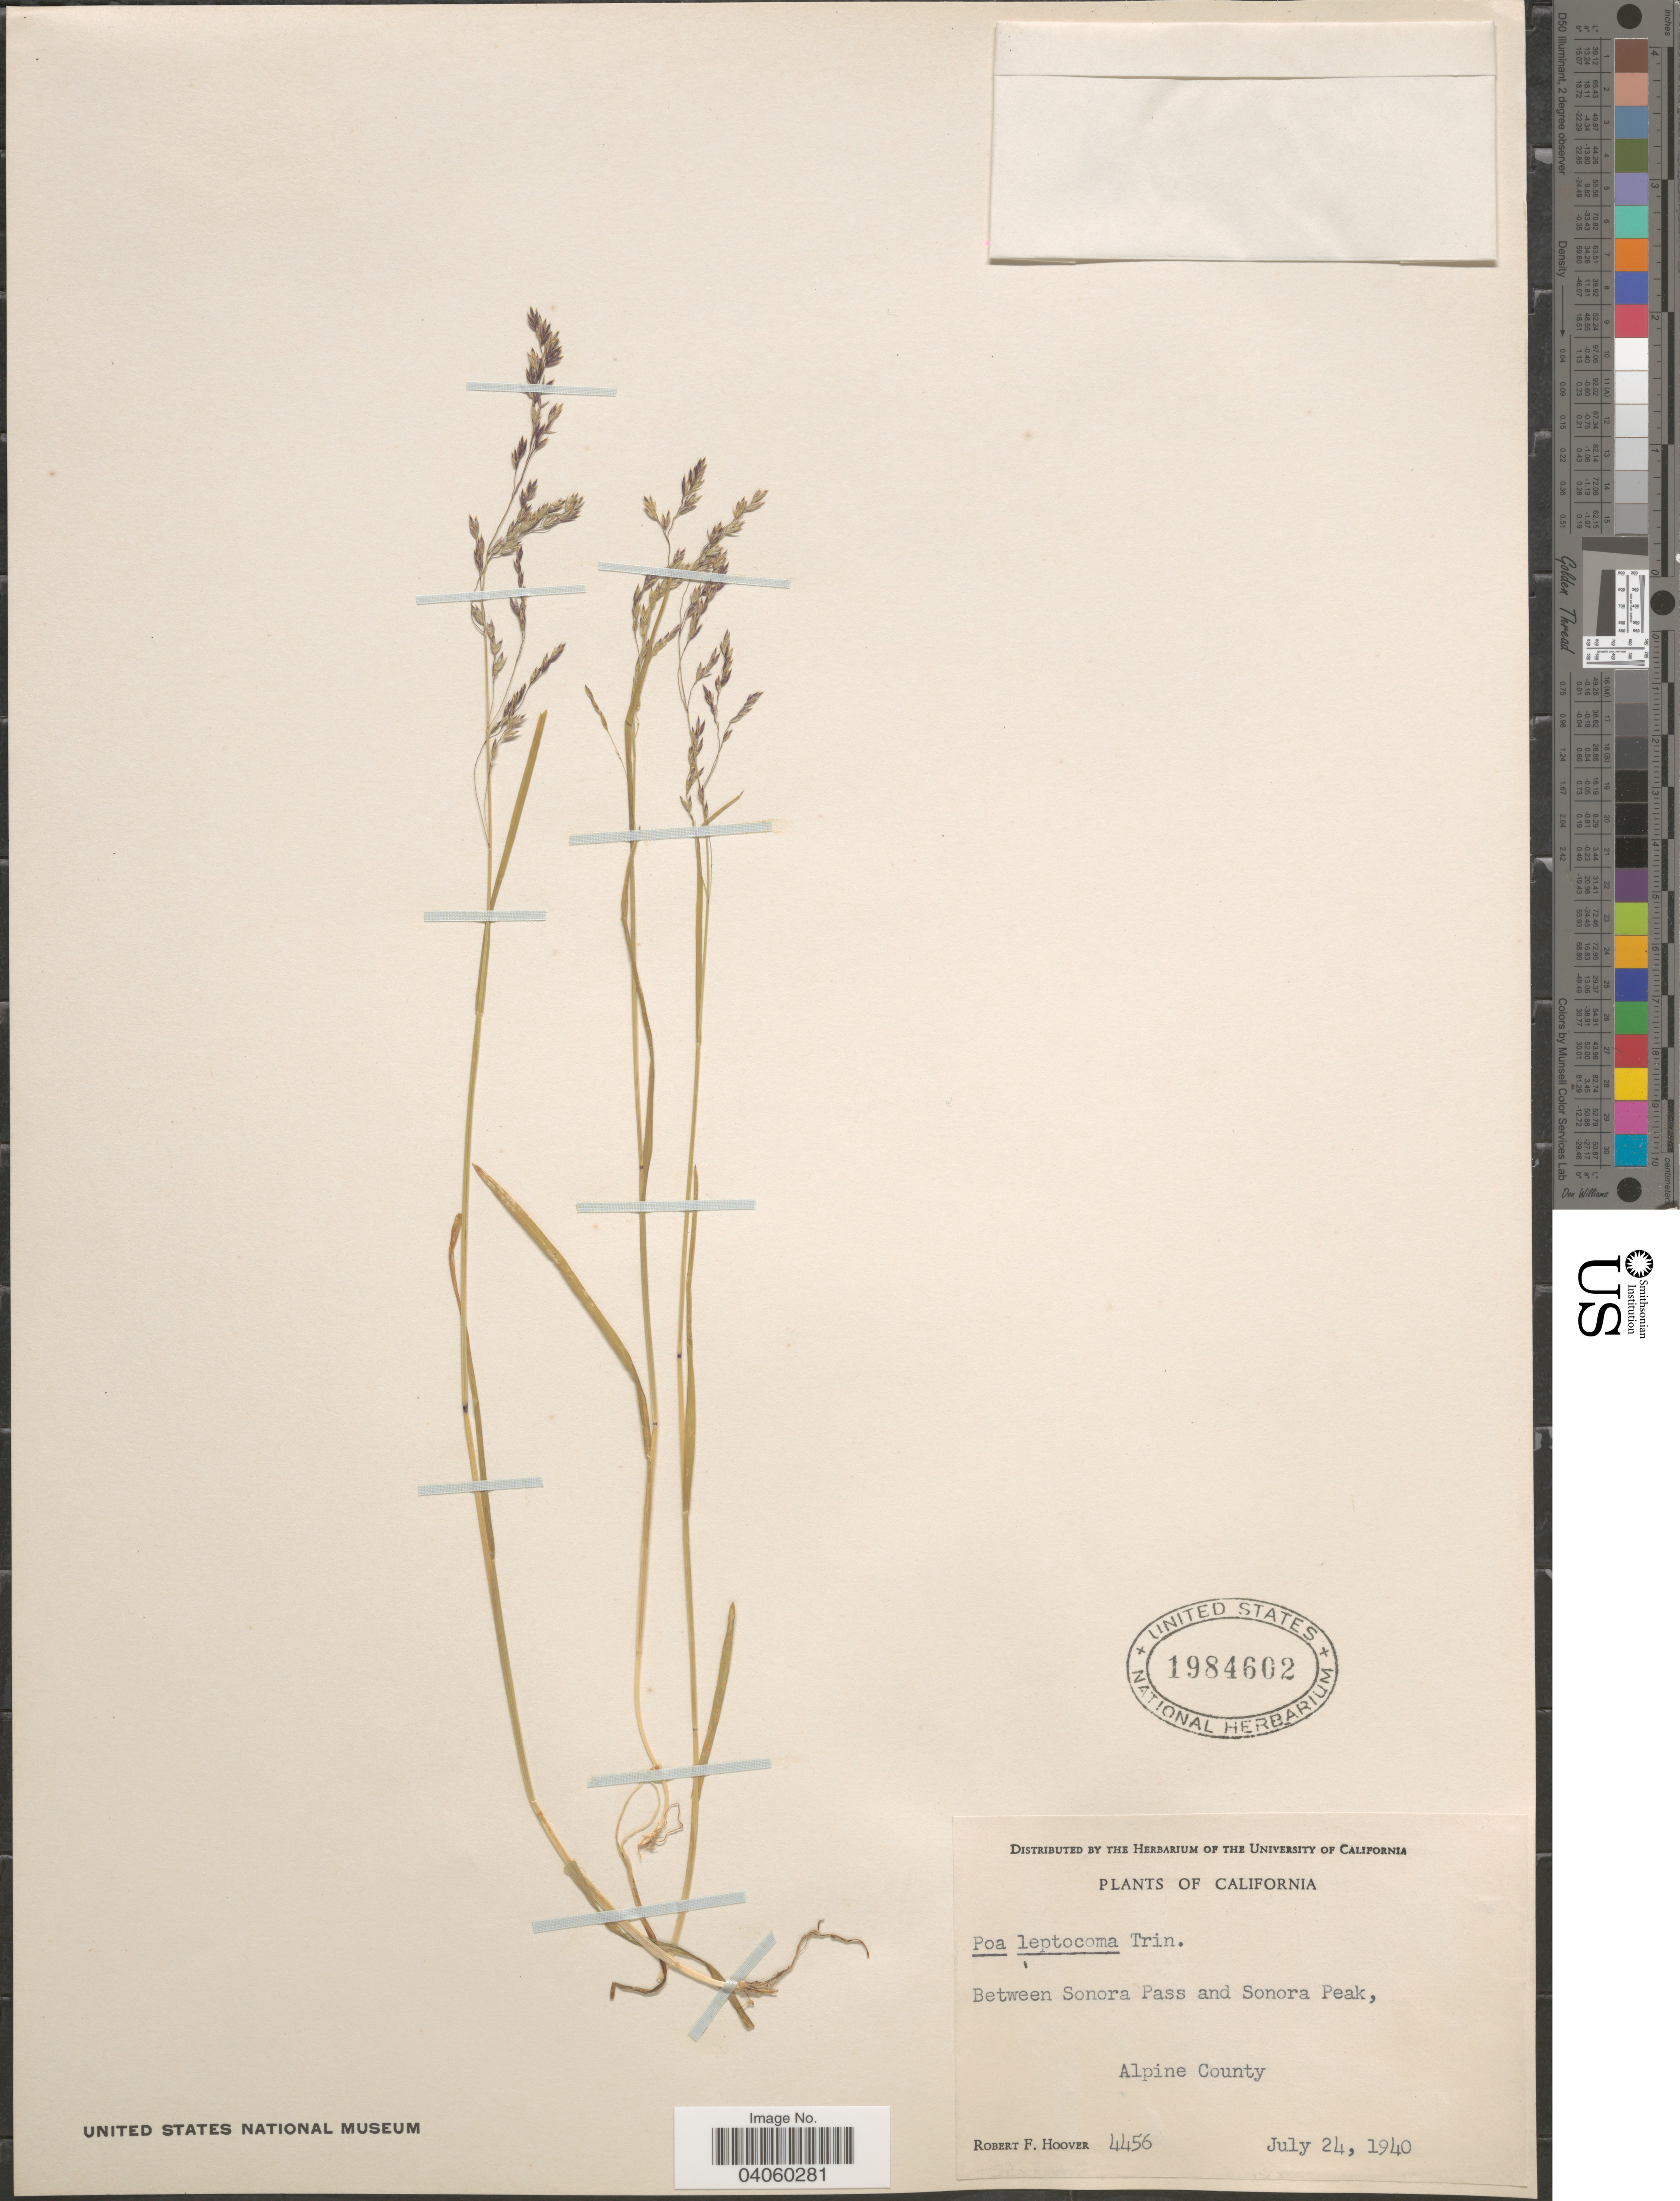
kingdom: Plantae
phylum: Tracheophyta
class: Liliopsida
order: Poales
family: Poaceae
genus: Poa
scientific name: Poa leptocoma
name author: Trin.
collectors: R. F. Hoover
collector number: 4456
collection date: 1940-07-24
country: United States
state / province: California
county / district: Alpine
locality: Between Sonora Pass and Sonora Peak, Alpine County.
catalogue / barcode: US 1984602